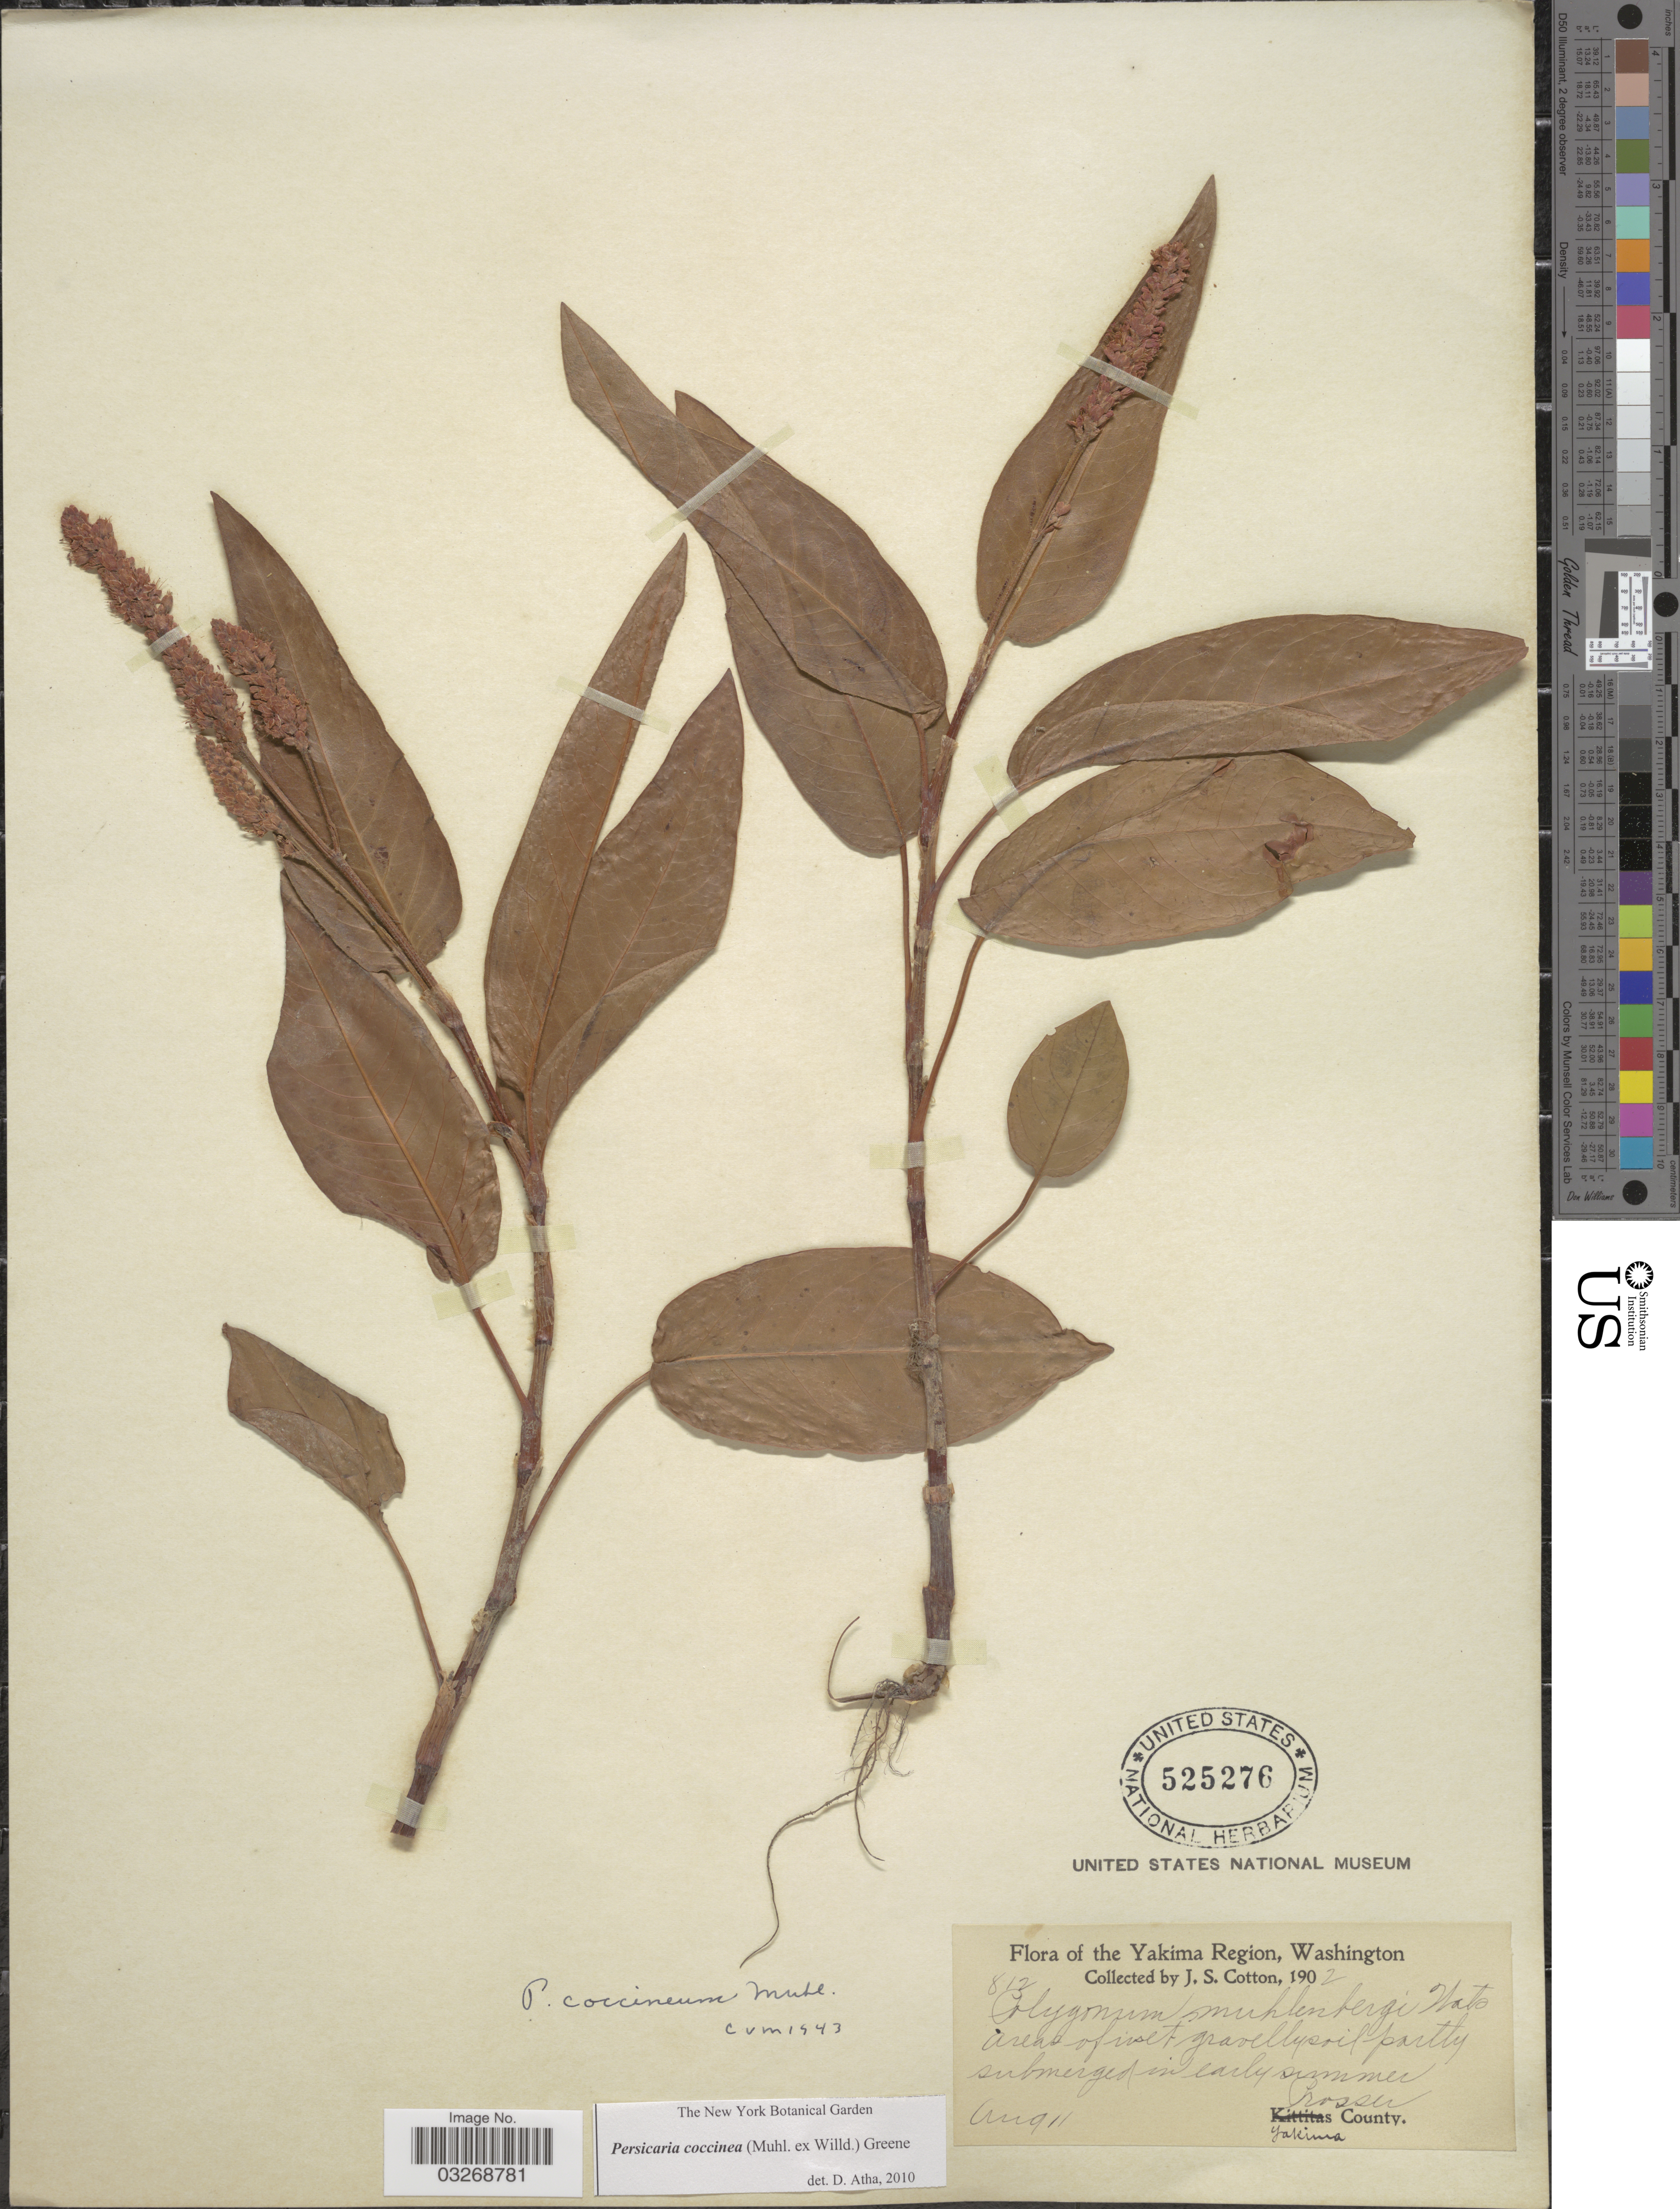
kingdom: Plantae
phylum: Tracheophyta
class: Magnoliopsida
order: Caryophyllales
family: Polygonaceae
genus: Persicaria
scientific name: Persicaria coccinea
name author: (Muhl. ex Willd.) Greene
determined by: Atha, D. E.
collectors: J. S. Cotton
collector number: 812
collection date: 1902-08-11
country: United States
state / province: Washington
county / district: Yakima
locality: Yakima Region. Prosser County. Yakima.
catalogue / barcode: US 525276